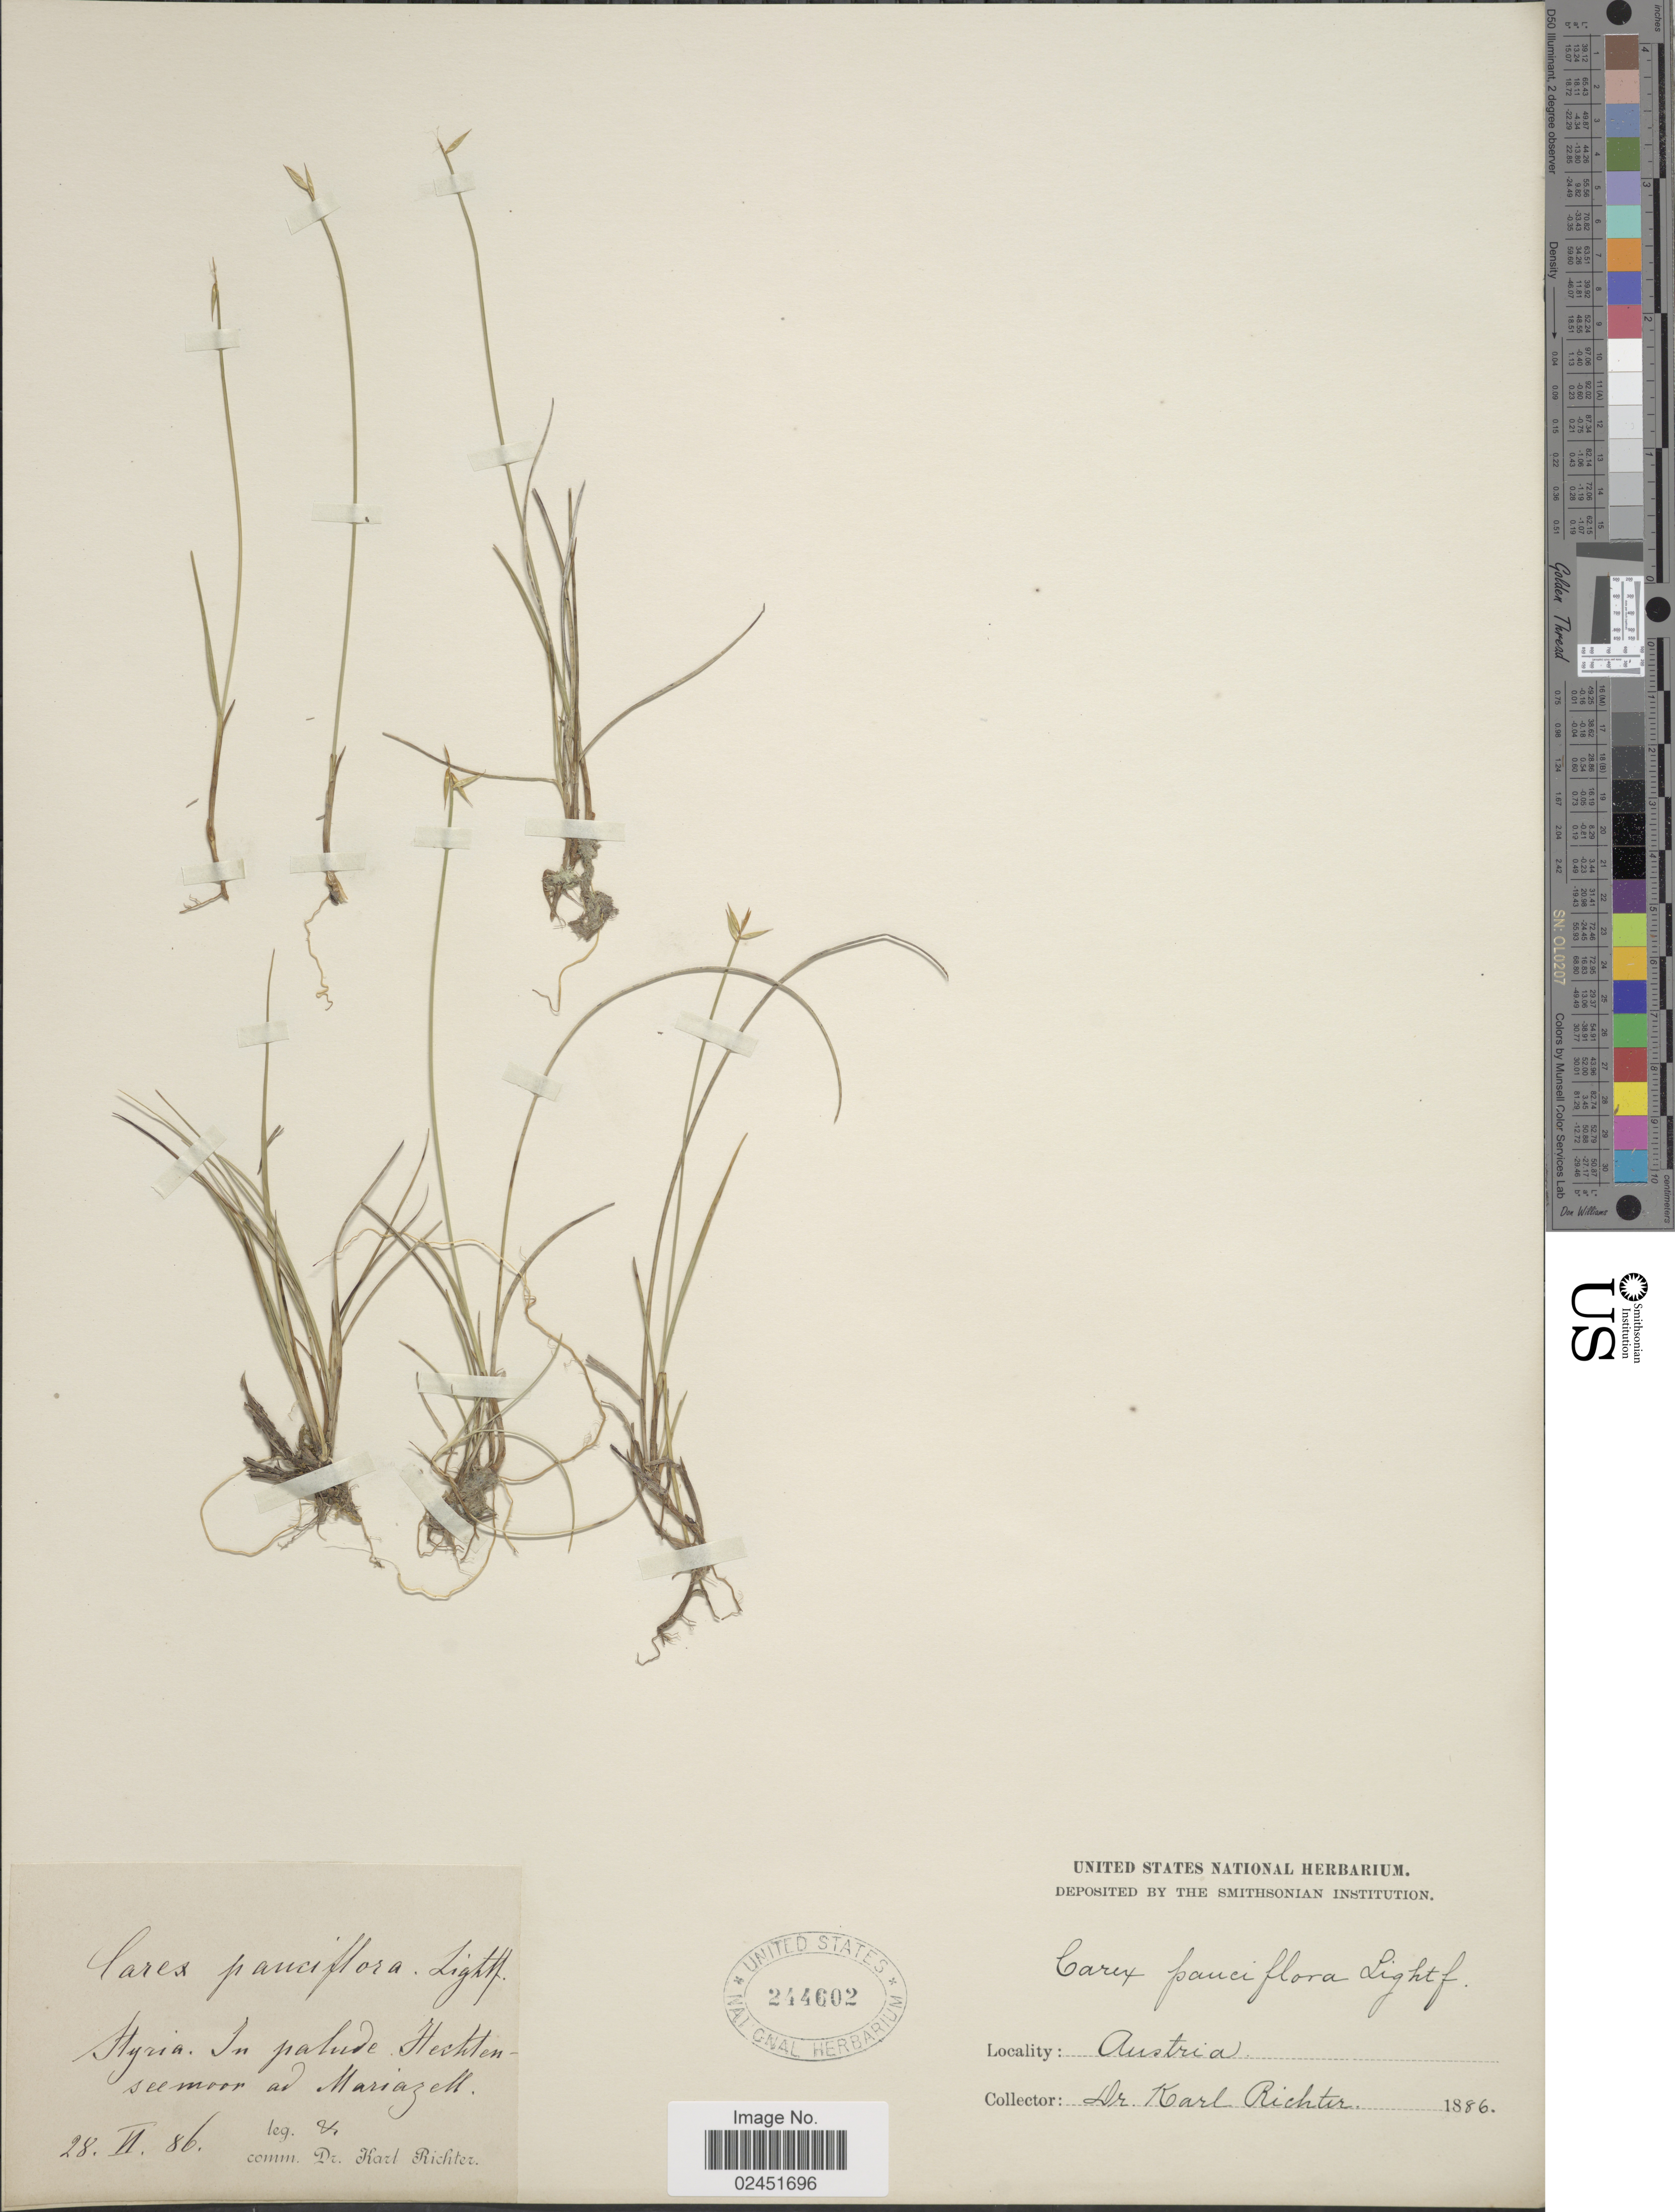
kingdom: Plantae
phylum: Tracheophyta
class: Liliopsida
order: Poales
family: Cyperaceae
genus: Carex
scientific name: Carex pauciflora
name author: Lightf.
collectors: K. Richter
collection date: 1886-02-28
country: Austria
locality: Styria. In palude. Hechtensumoor ad Mariazell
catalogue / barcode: US 244602